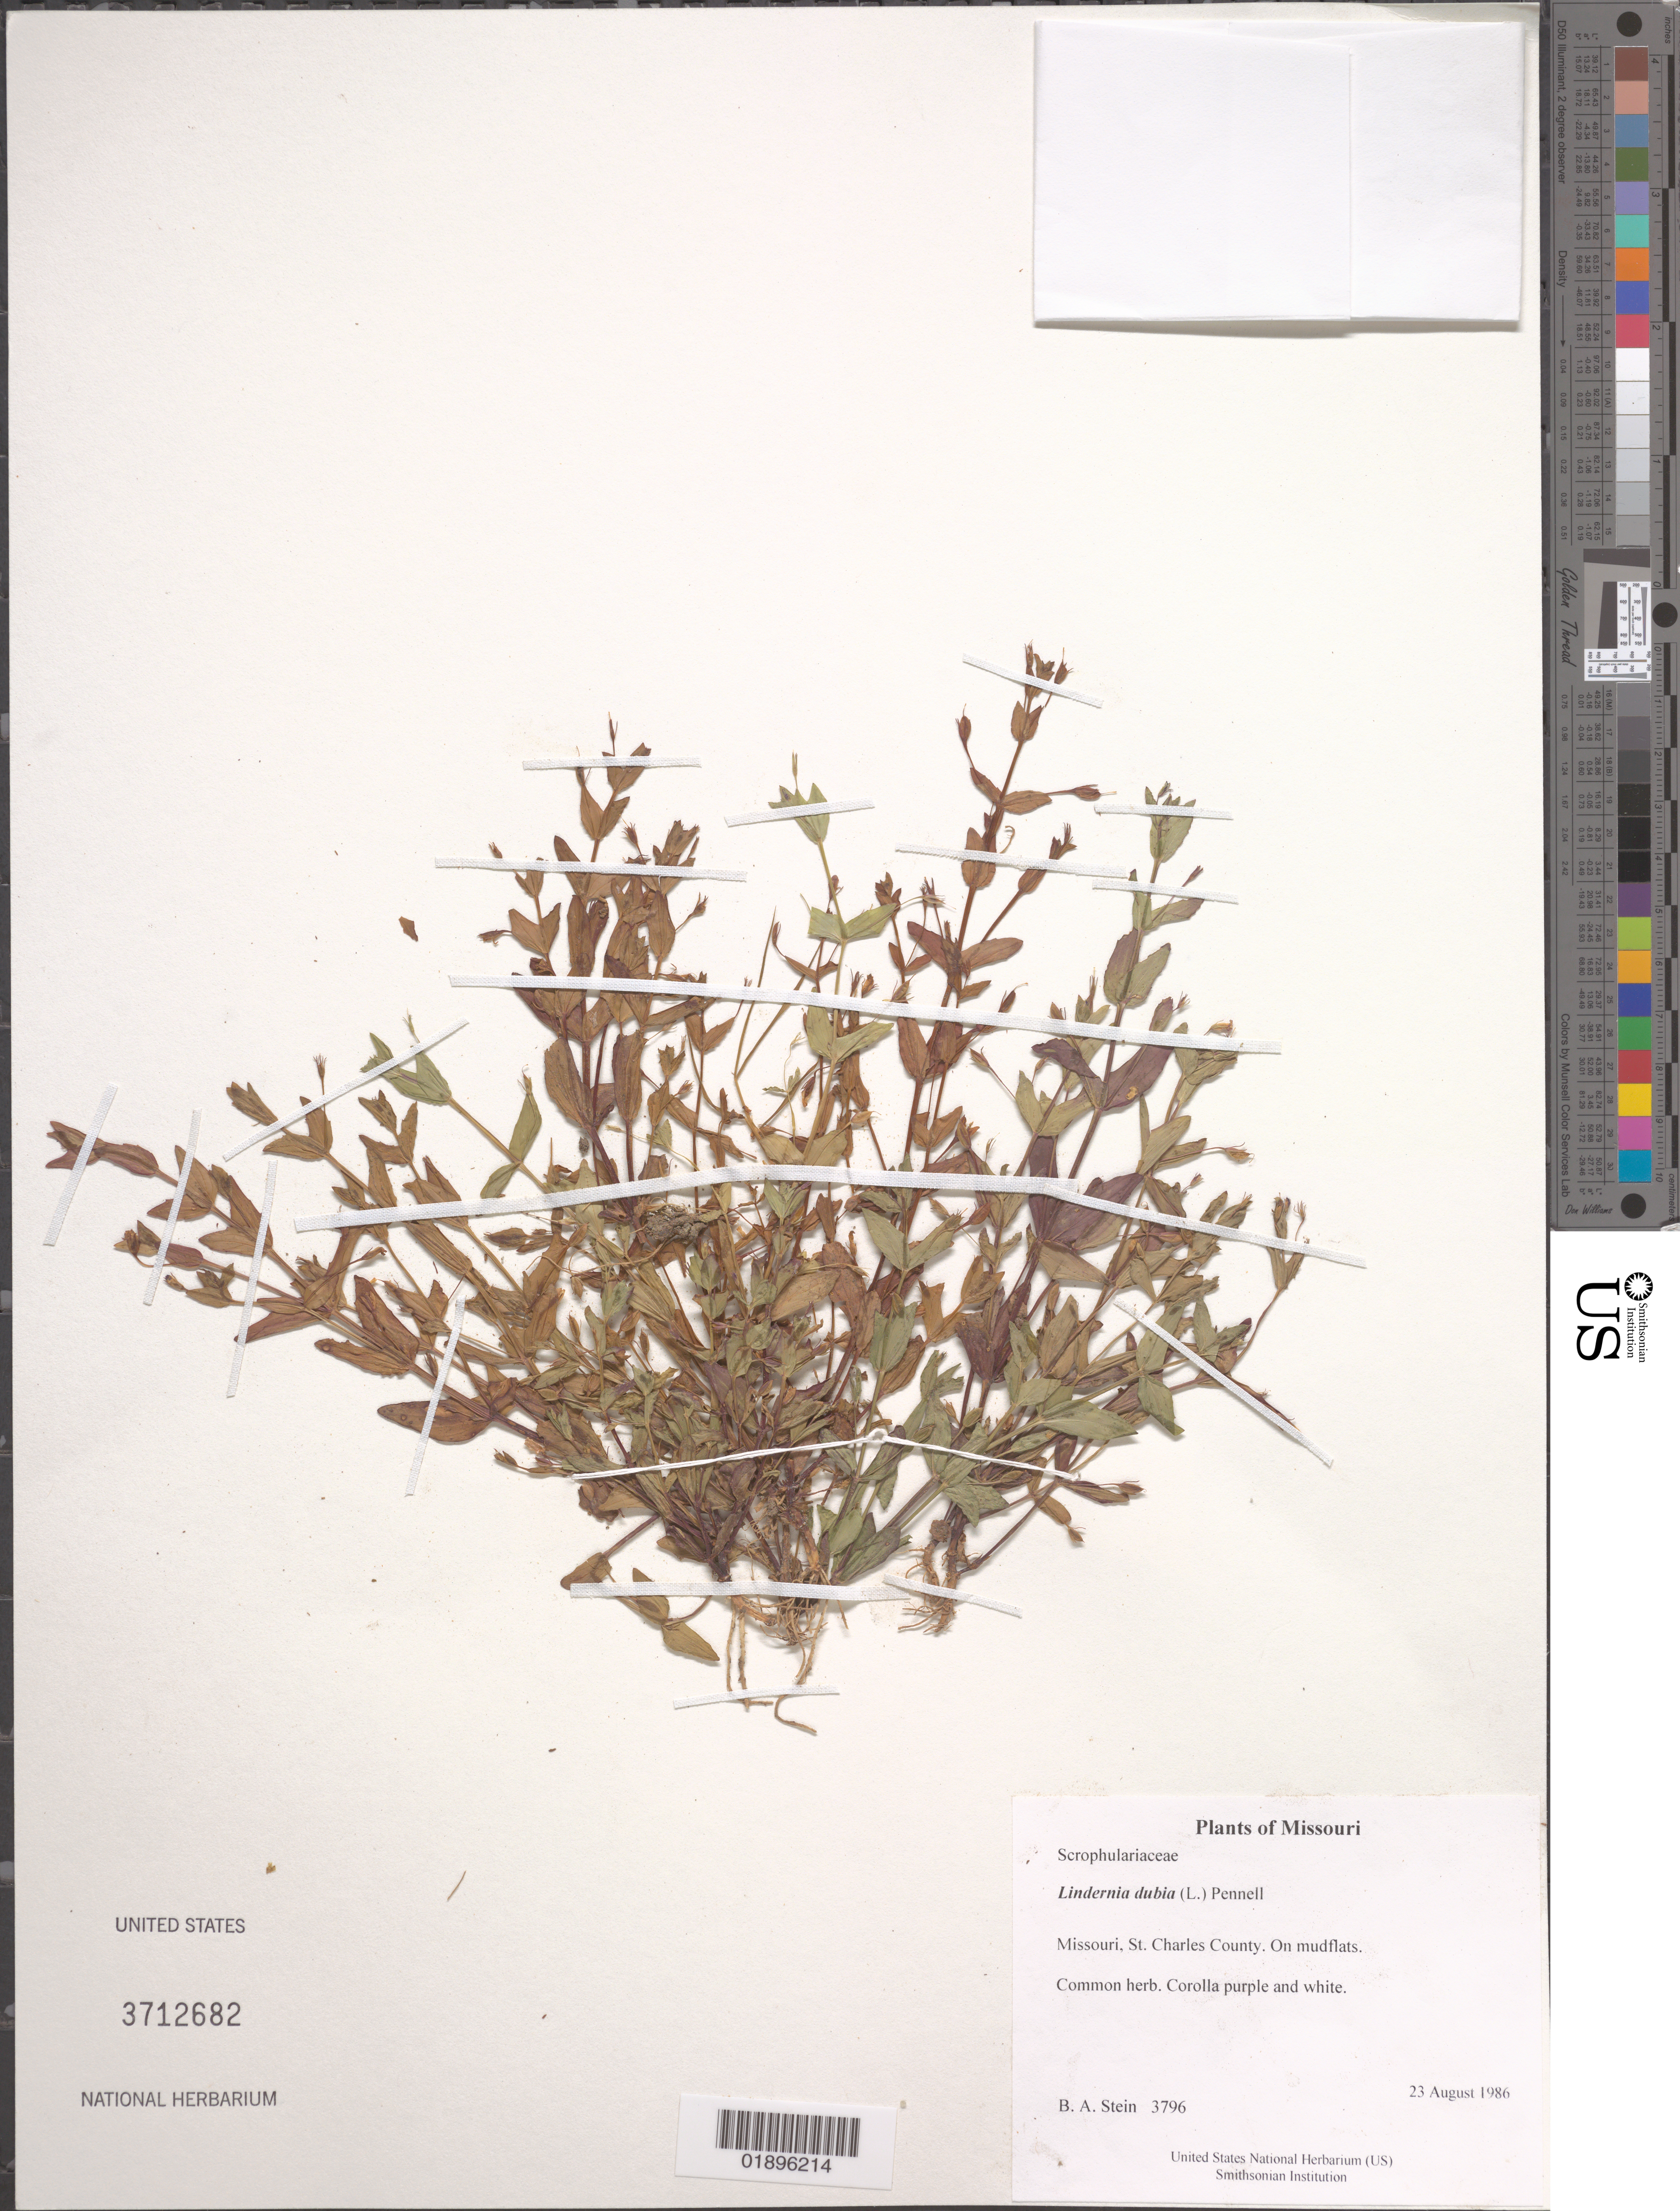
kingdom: Plantae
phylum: Tracheophyta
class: Magnoliopsida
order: Lamiales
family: Linderniaceae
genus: Lindernia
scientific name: Lindernia dubia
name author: (L.) Pennell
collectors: B. A. Stein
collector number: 3796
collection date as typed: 23 August 1986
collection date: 1986-08-23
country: United States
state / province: Missouri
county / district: St. Charles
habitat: On mudflats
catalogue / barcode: US 3712682